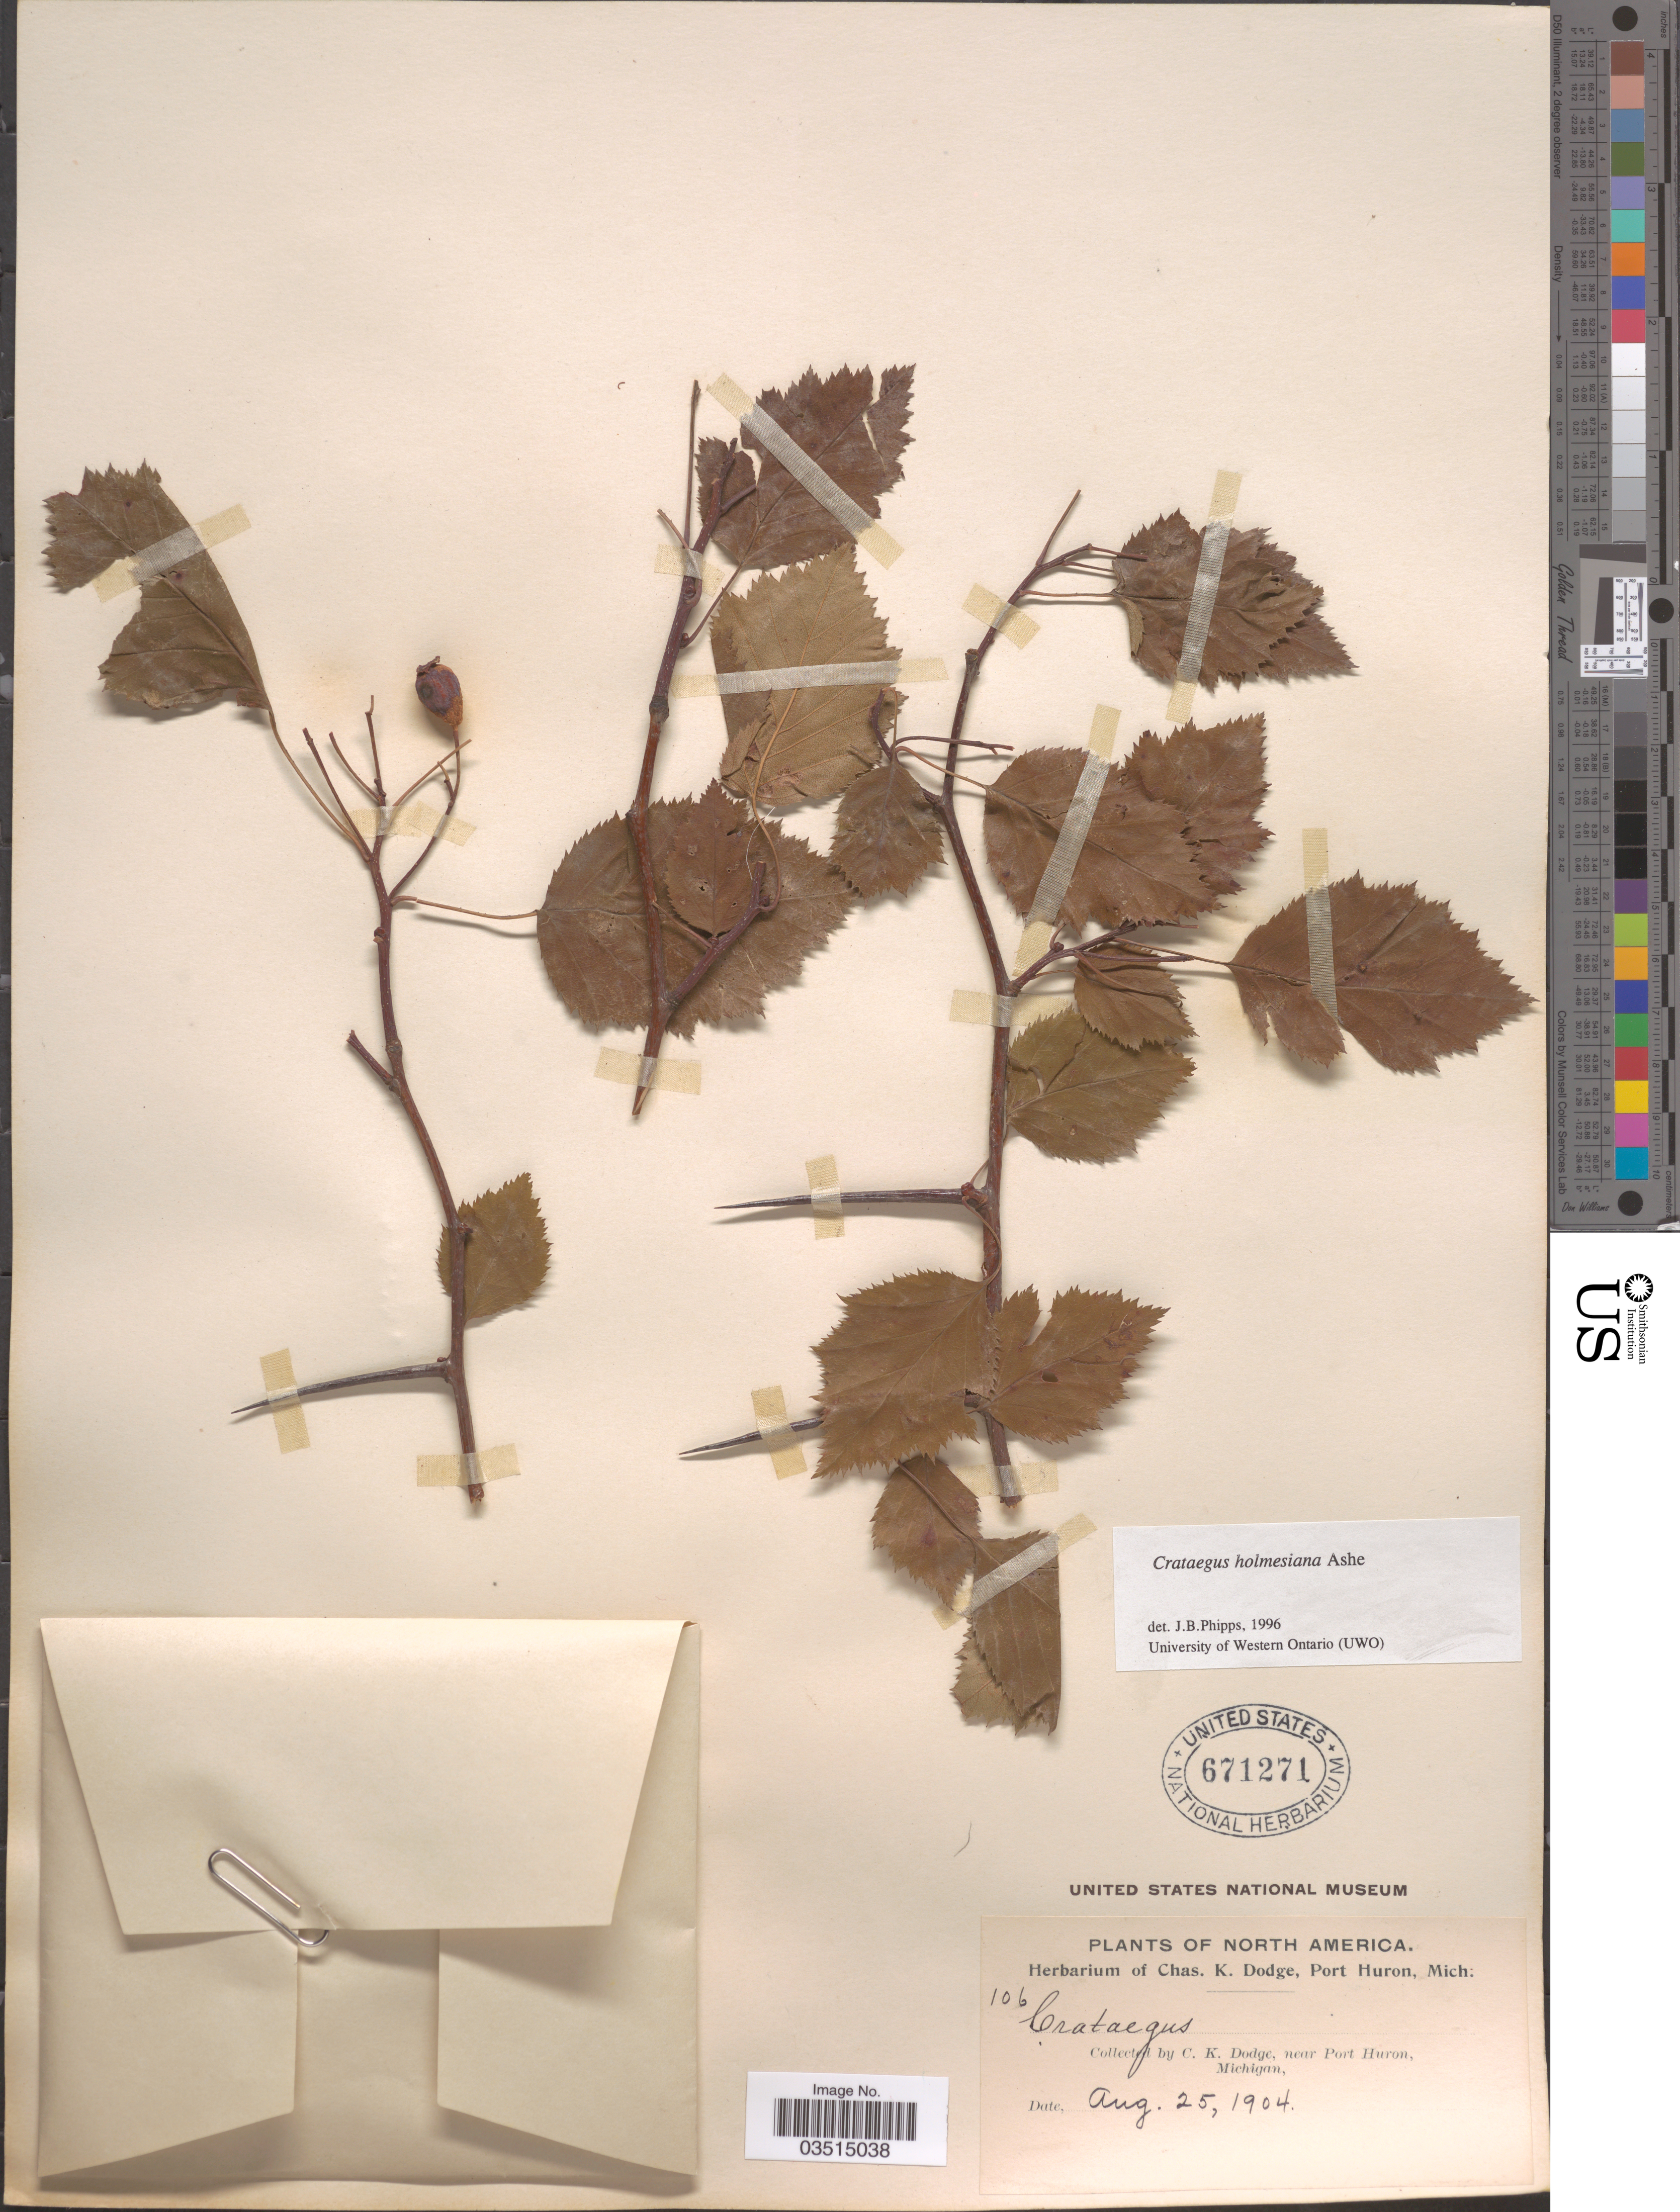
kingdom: Plantae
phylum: Tracheophyta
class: Magnoliopsida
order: Rosales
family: Rosaceae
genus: Crataegus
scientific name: Crataegus holmesiana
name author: Ashe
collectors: C. Dodge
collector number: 106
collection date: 1904-08-25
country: United States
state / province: Michigan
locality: Near Port Huron.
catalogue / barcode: US 671271